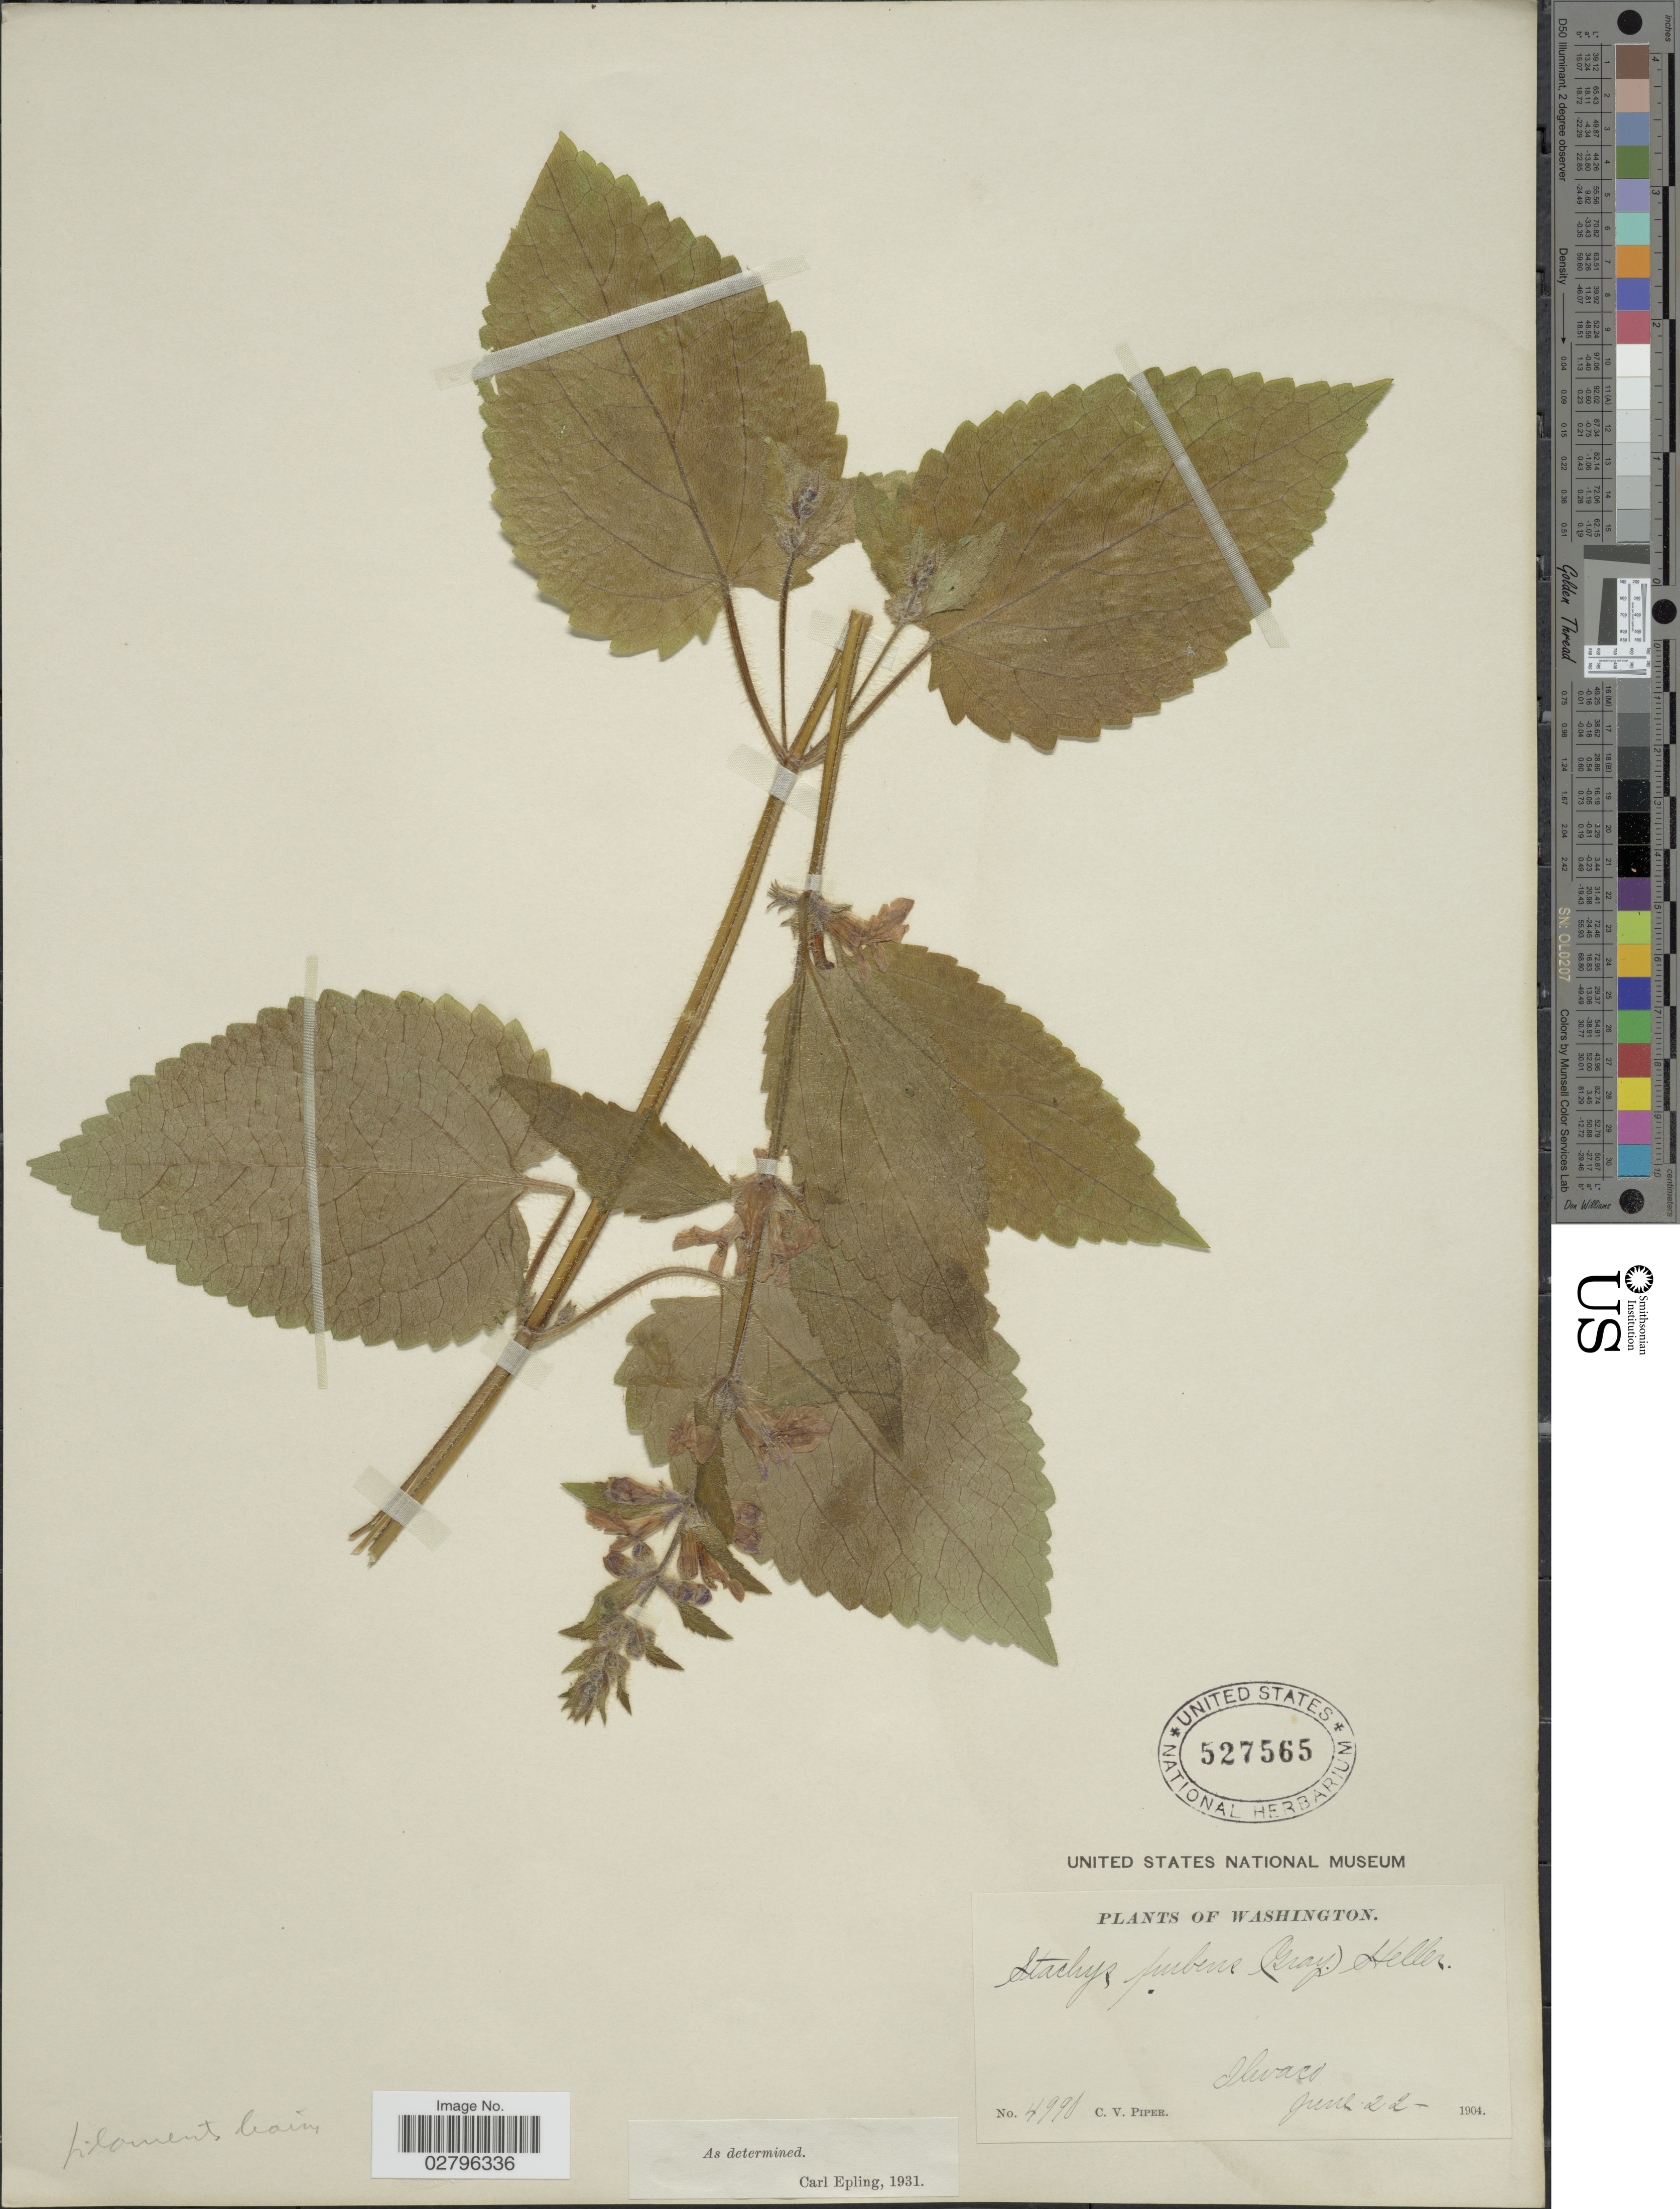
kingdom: Plantae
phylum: Tracheophyta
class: Magnoliopsida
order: Lamiales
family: Lamiaceae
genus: Stachys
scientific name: Stachys mexicana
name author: Benth.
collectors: C. V. Piper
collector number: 4990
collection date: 1904-06-22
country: United States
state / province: Washington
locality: Ilwaro.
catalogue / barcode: US 527565